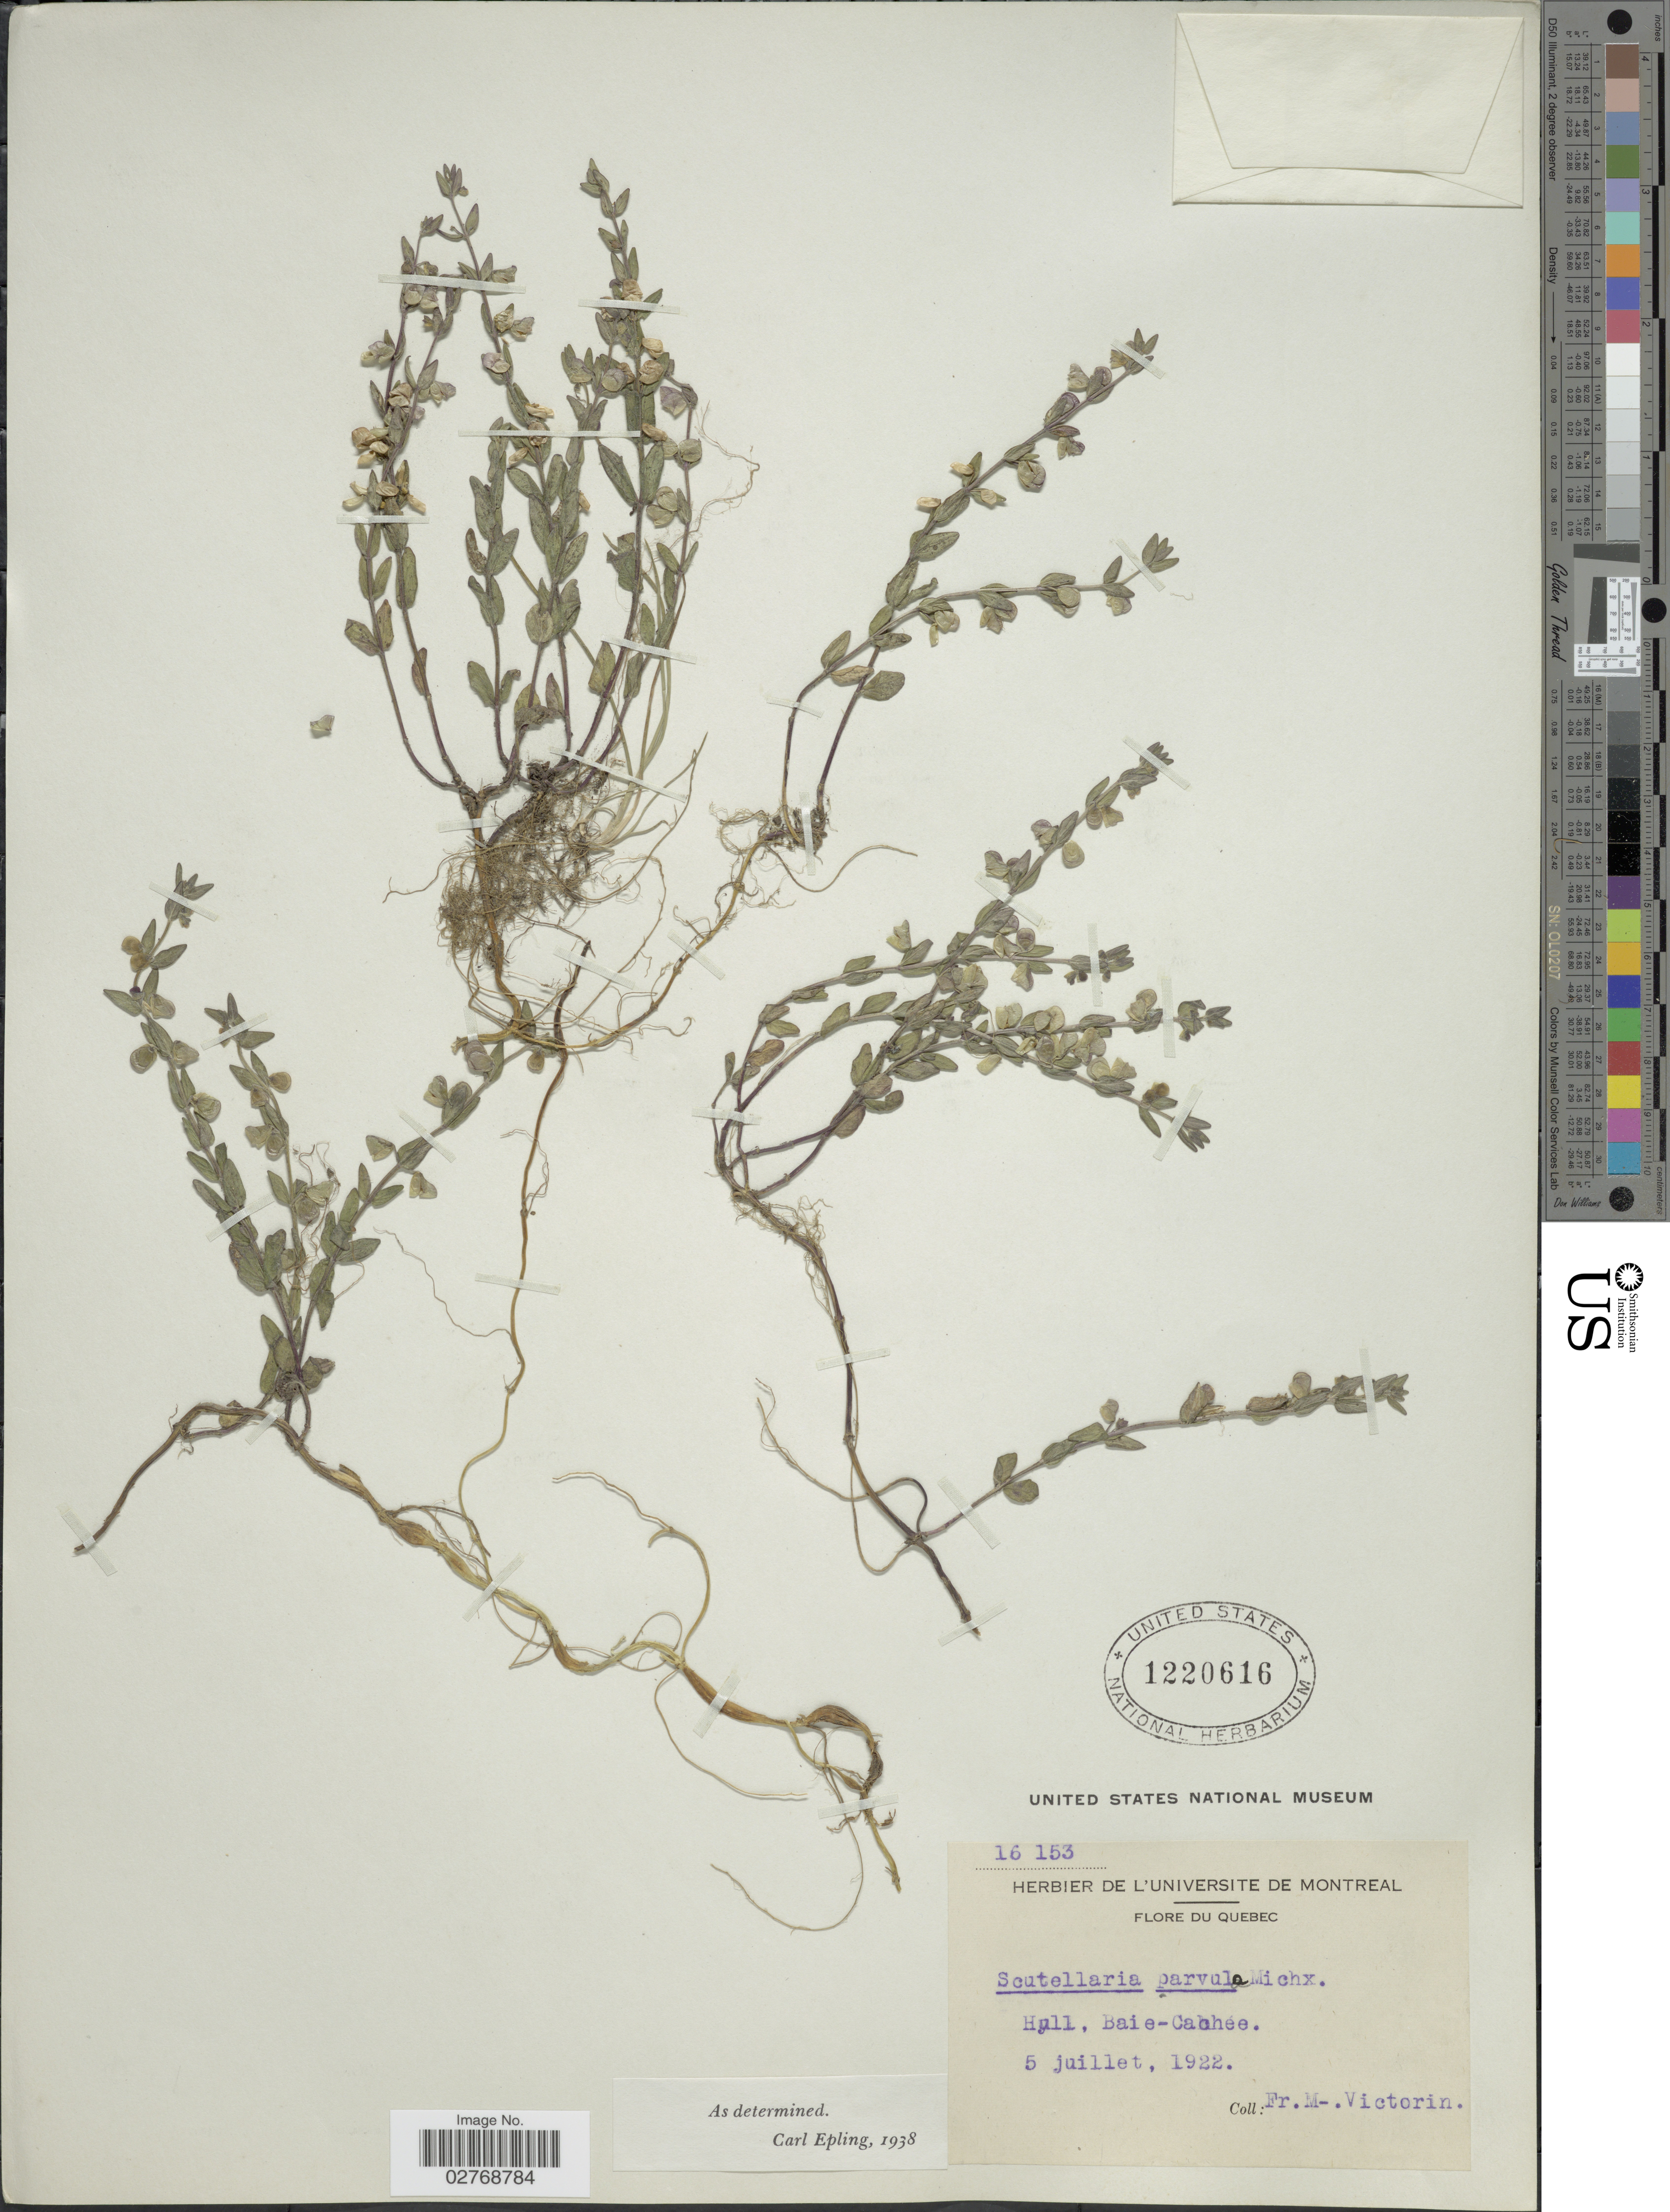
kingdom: Plantae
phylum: Tracheophyta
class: Magnoliopsida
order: Lamiales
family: Lamiaceae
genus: Scutellaria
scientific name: Scutellaria parvula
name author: Michx.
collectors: F. Marie-Victorin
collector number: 16153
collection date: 1922-07-05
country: Canada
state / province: Quebec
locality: Hull, Baie-Cachée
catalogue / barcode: US 1220616